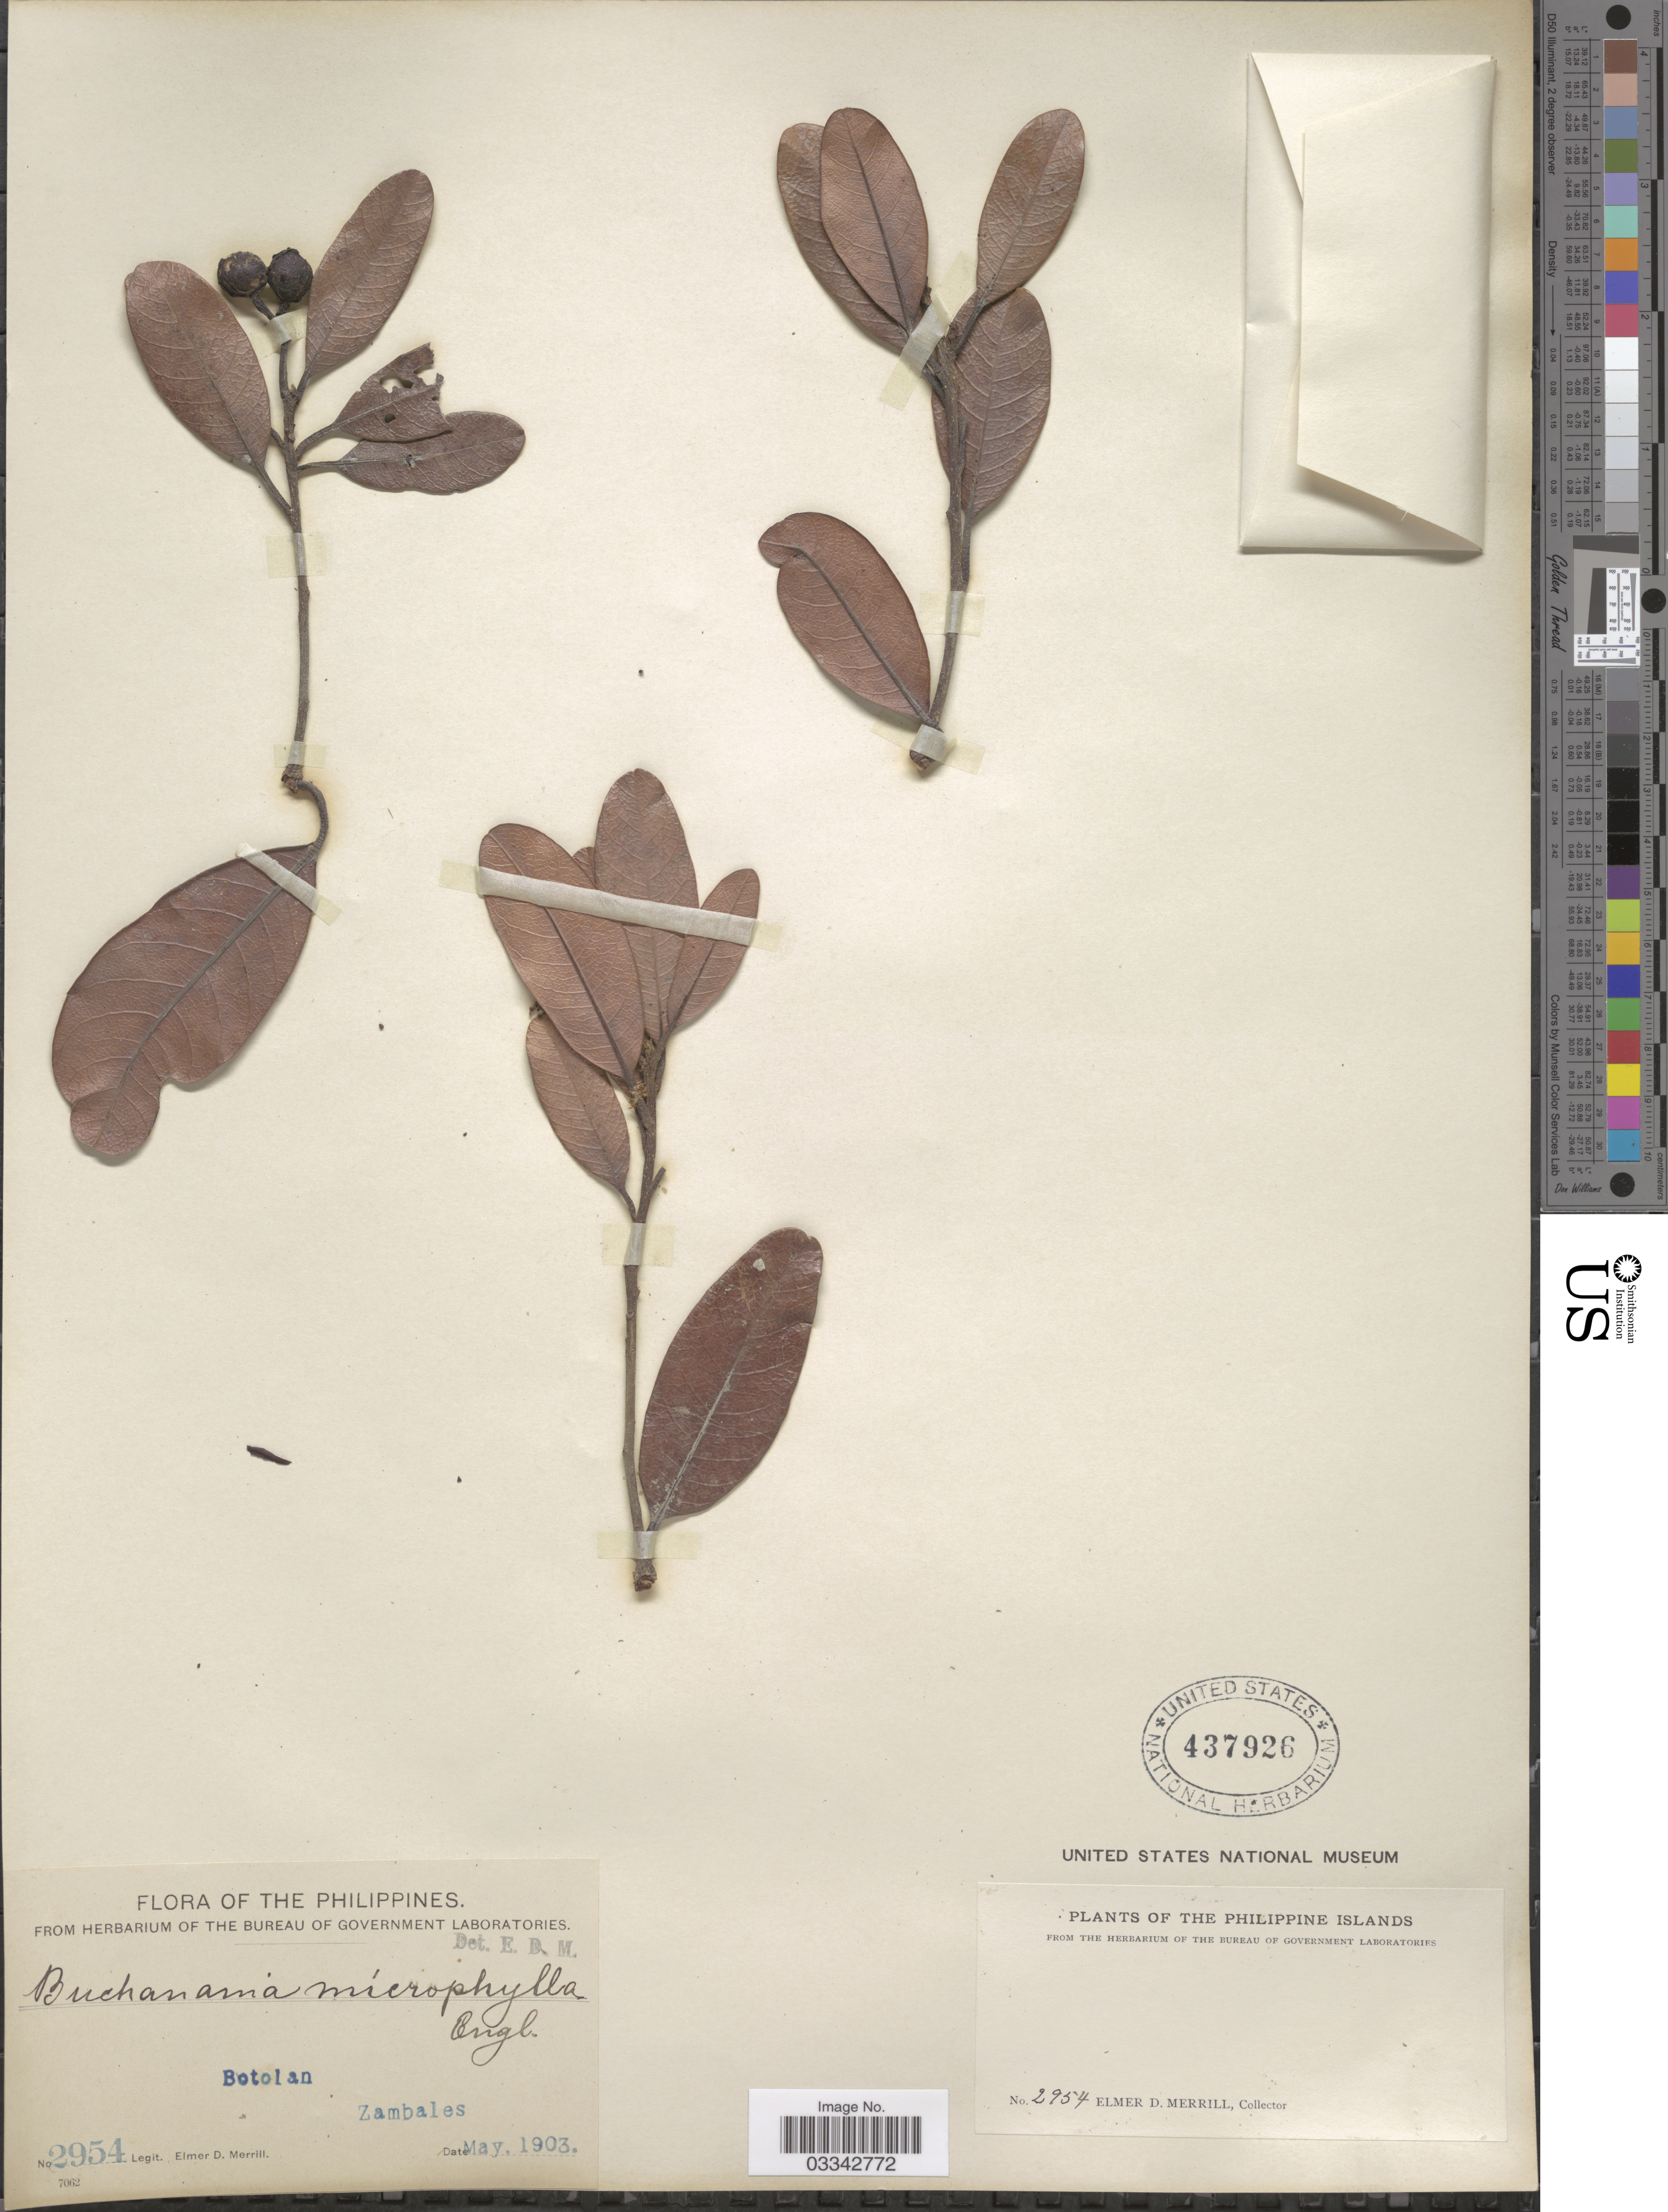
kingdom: Plantae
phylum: Tracheophyta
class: Magnoliopsida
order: Sapindales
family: Anacardiaceae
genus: Buchanania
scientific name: Buchanania microphylla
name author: Engl.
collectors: E. D. Merrill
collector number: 2954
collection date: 1903-05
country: Philippines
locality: The Philippine Islands. Botolan, Zambales.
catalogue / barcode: US 437926